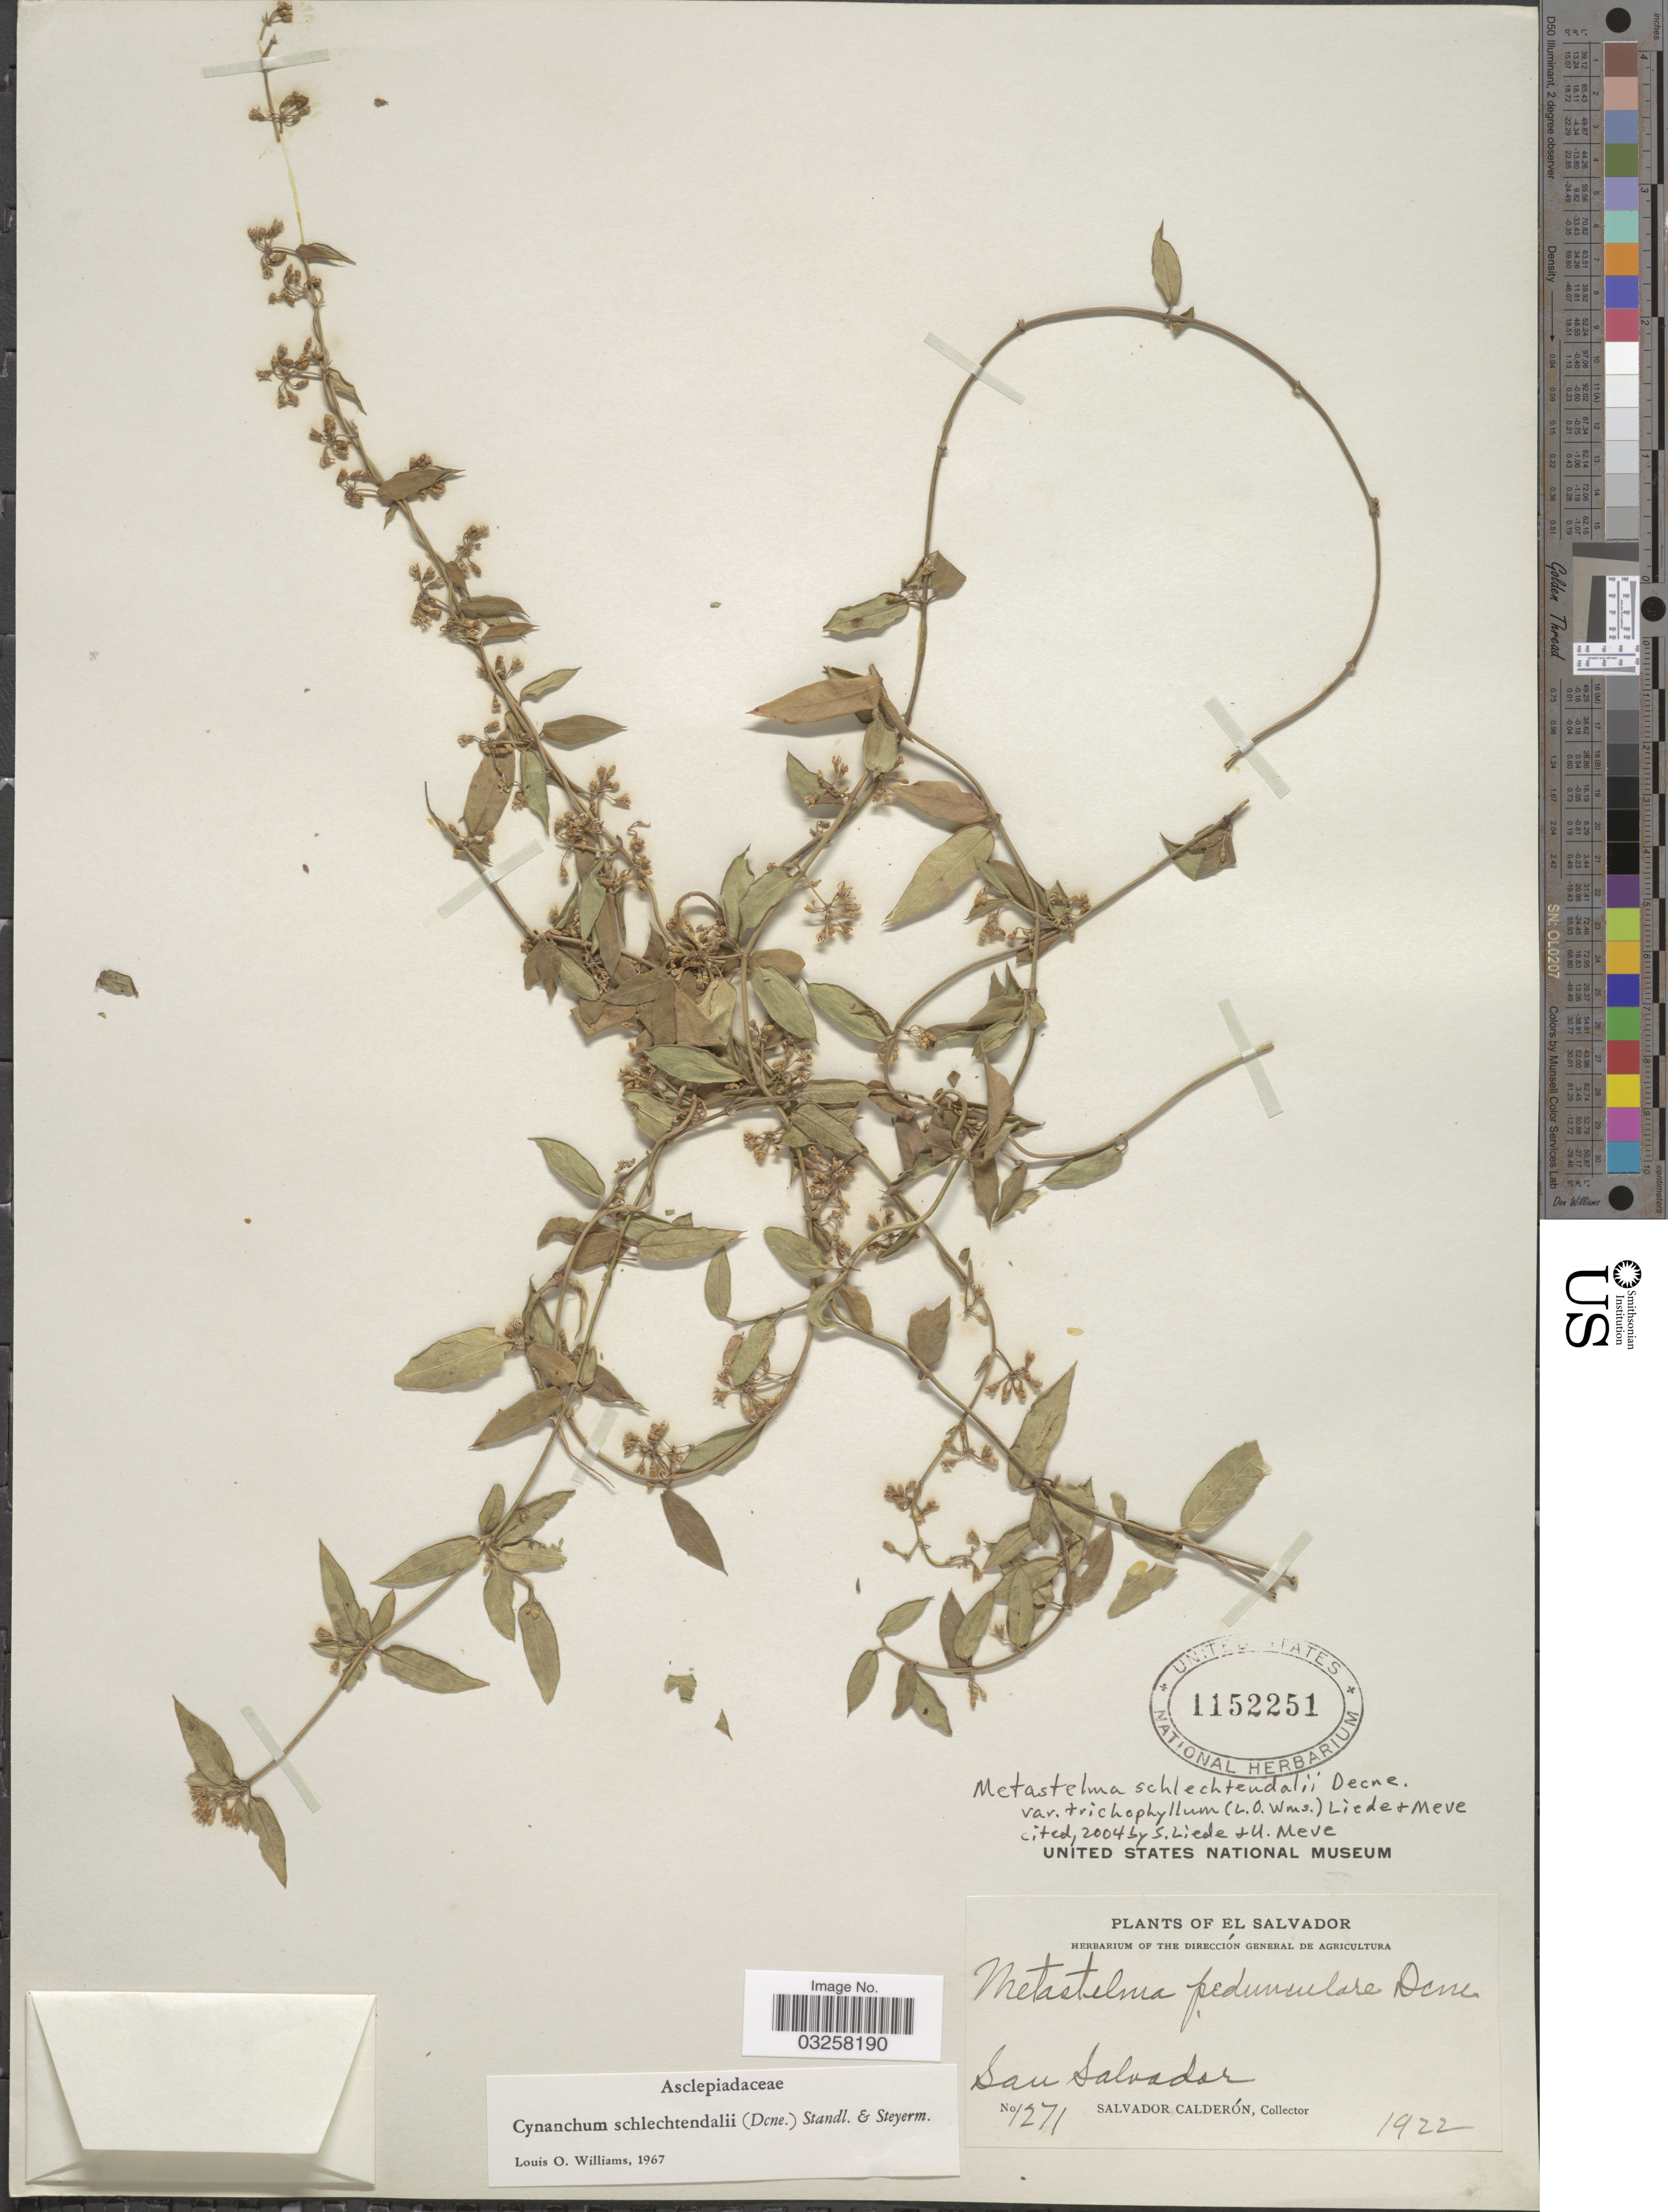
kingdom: Plantae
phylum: Tracheophyta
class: Magnoliopsida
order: Gentianales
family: Apocynaceae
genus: Metastelma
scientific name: Metastelma schlechtendalii var. trichophyllum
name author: (L.O. Williams) Liede & Meve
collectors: S. Calderón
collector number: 1271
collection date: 1922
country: El Salvador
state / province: San Salvador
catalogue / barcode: US 1152251